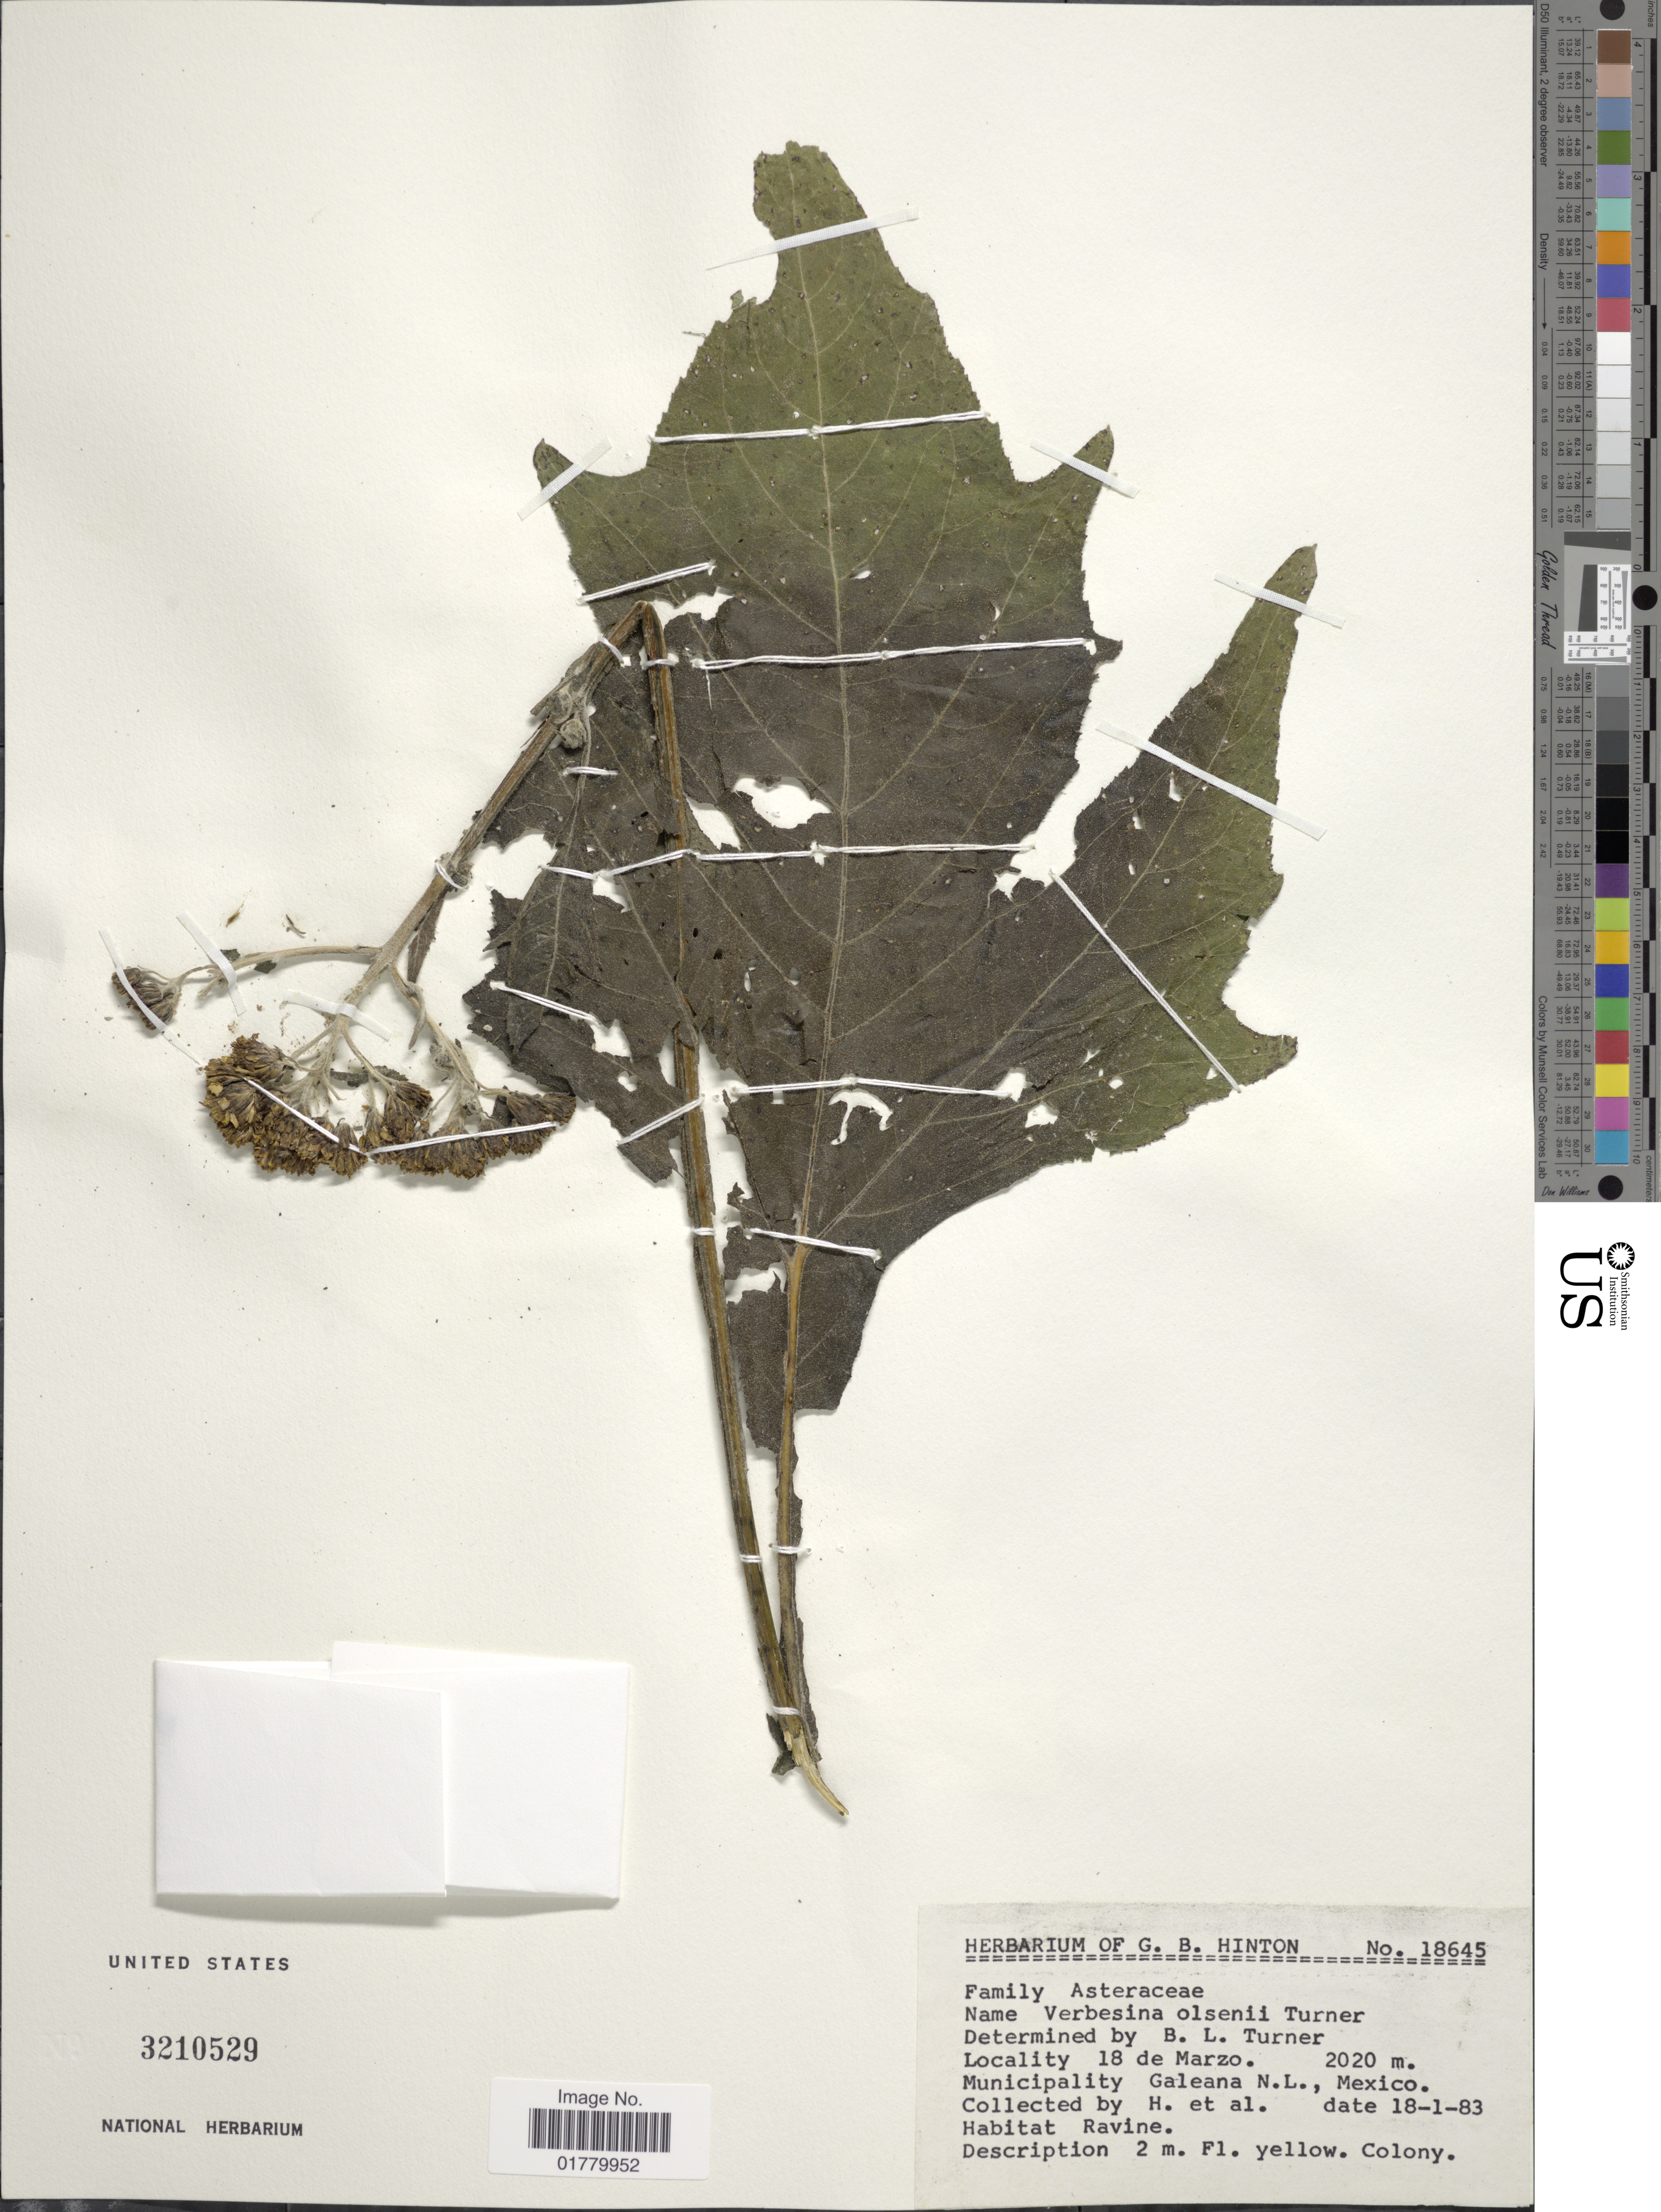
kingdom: Plantae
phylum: Tracheophyta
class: Magnoliopsida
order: Asterales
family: Asteraceae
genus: Verbesina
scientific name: Verbesina olsenii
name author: Turner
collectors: G. B. Hinton & et al.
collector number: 18645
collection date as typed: Transcribed d/m/y: 18/1/83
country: Mexico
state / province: Nuevo León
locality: Municipality Galeana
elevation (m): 2020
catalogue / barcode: US 3210529